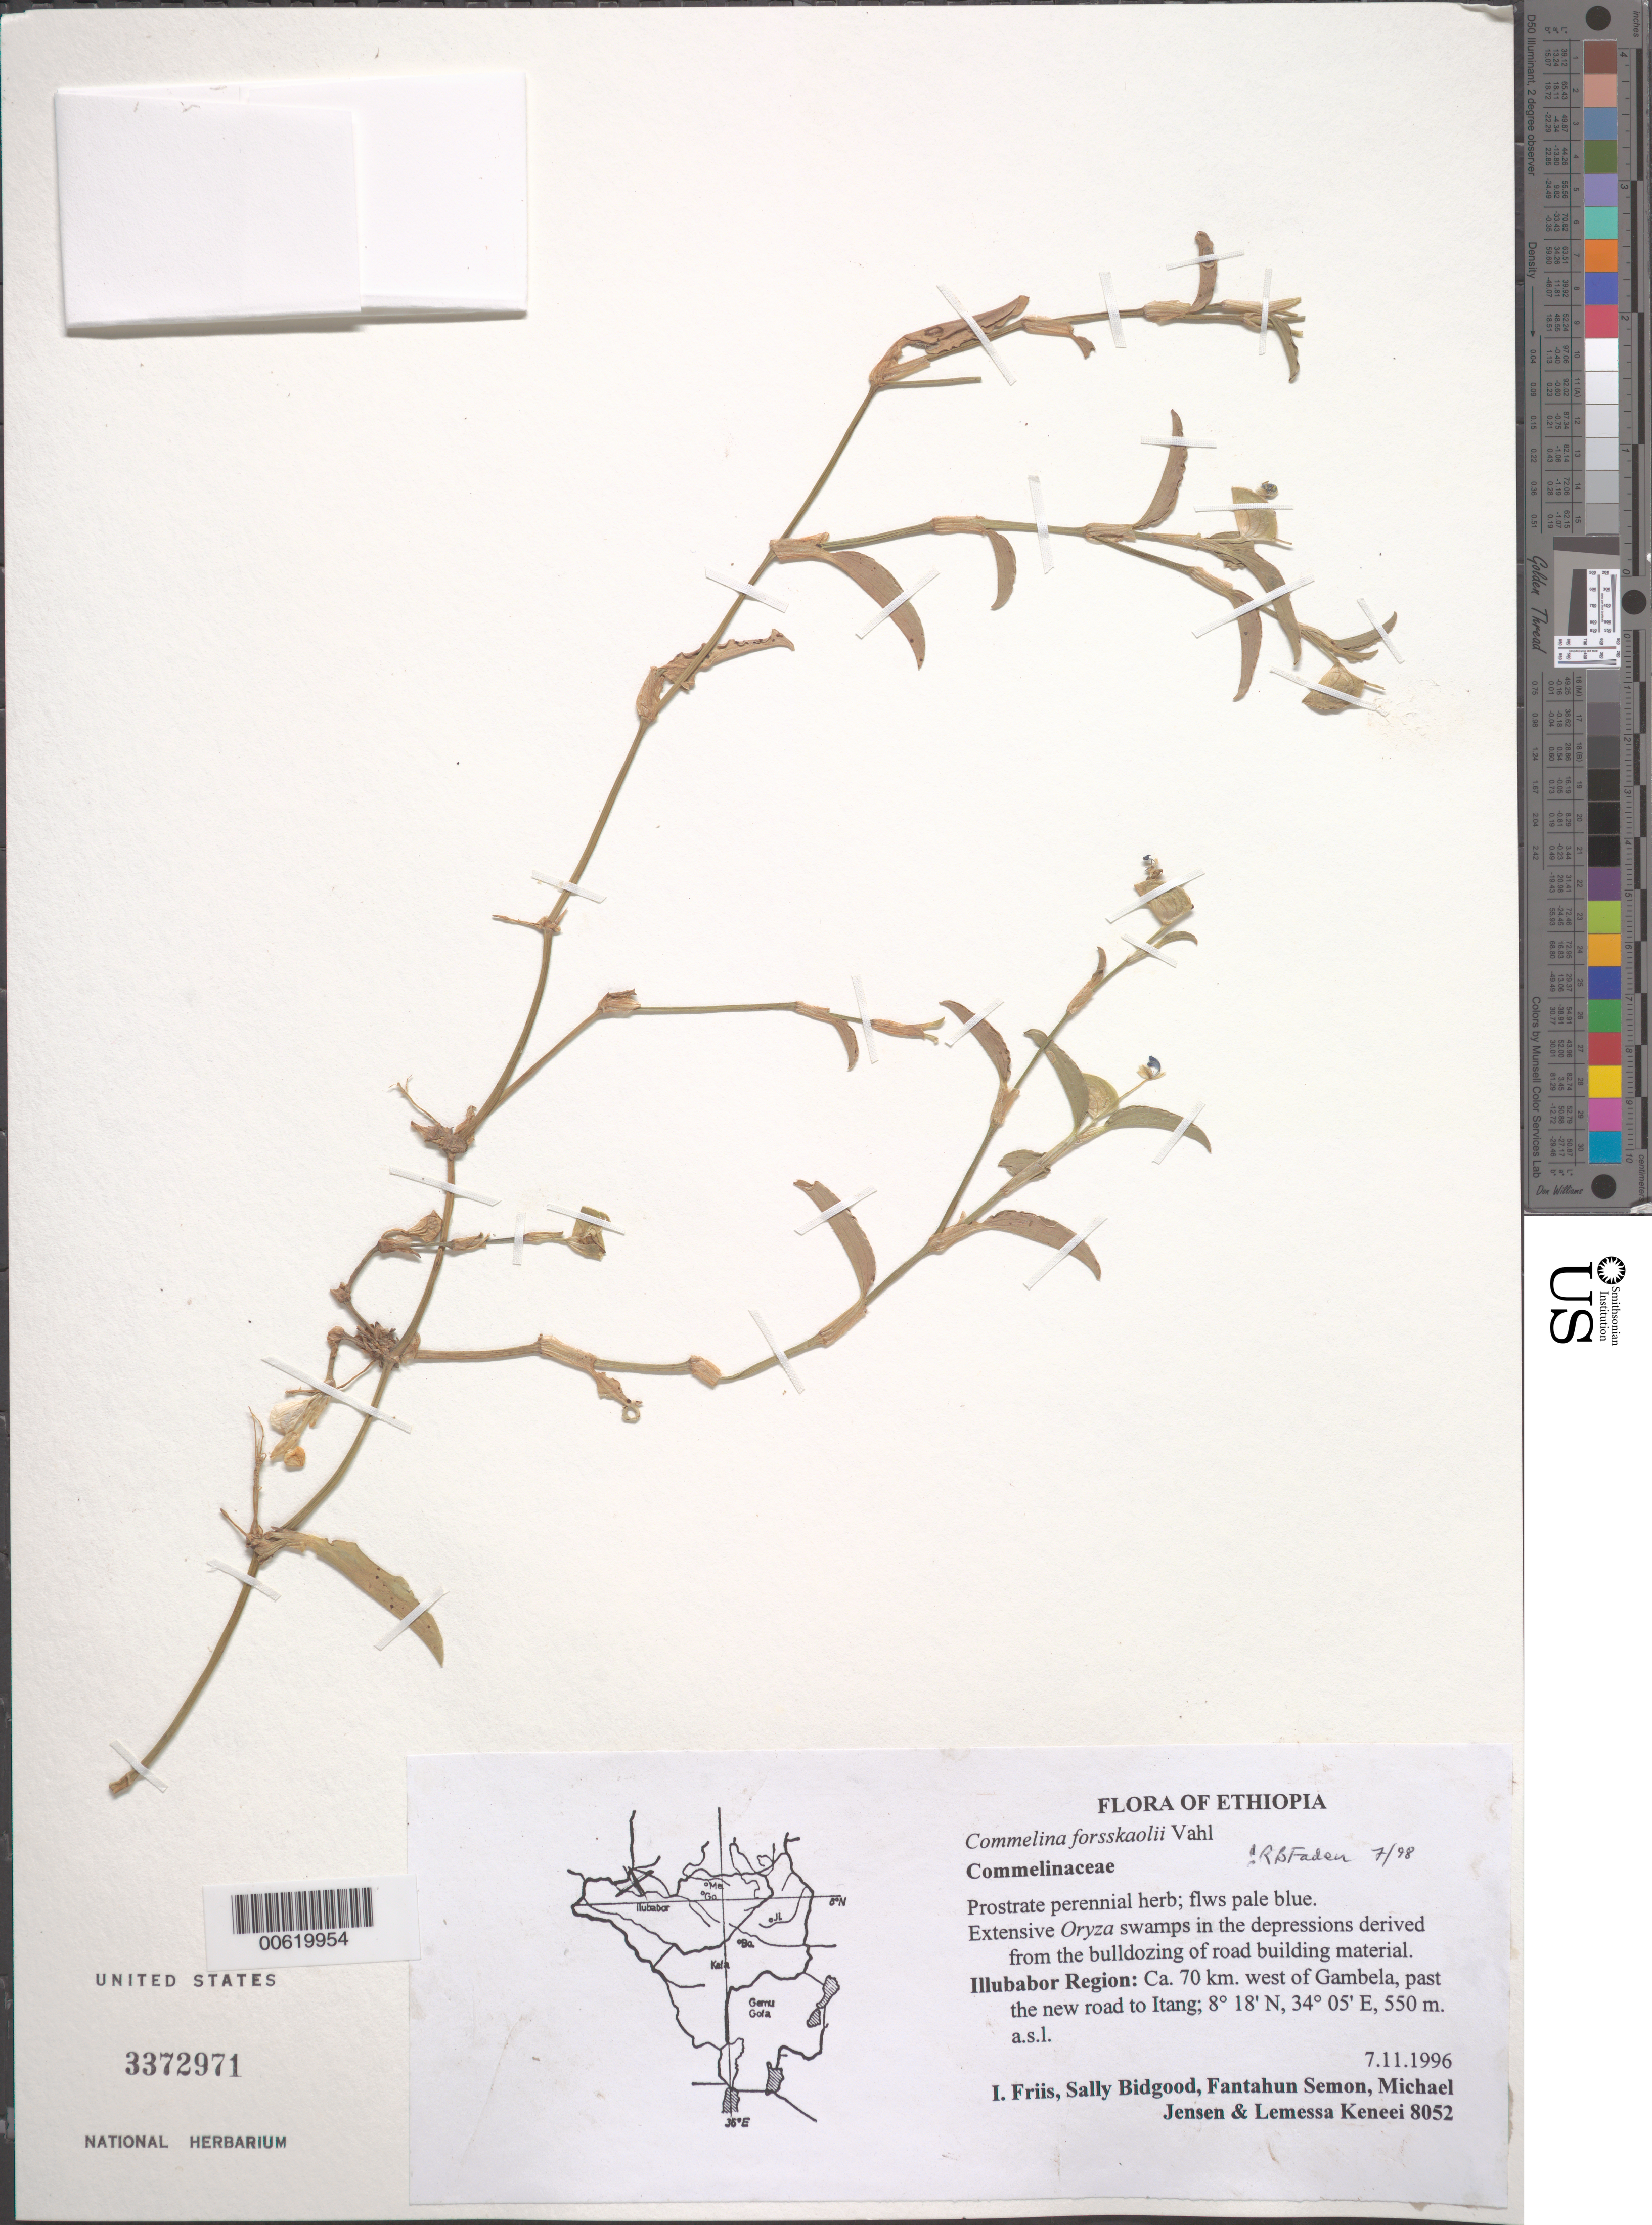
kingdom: Plantae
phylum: Tracheophyta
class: Liliopsida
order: Commelinales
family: Commelinaceae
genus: Commelina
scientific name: Commelina forskaolii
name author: Vahl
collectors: I. Friis, S. Bidgood, F. Semon, M. Jensen & M. Gashaw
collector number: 8052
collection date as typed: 07 Nov 1996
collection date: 1996-11-07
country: Ethiopia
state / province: Oromiya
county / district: Illubabor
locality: Illubabor reg, w of gambela road to itang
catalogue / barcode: US 3372971